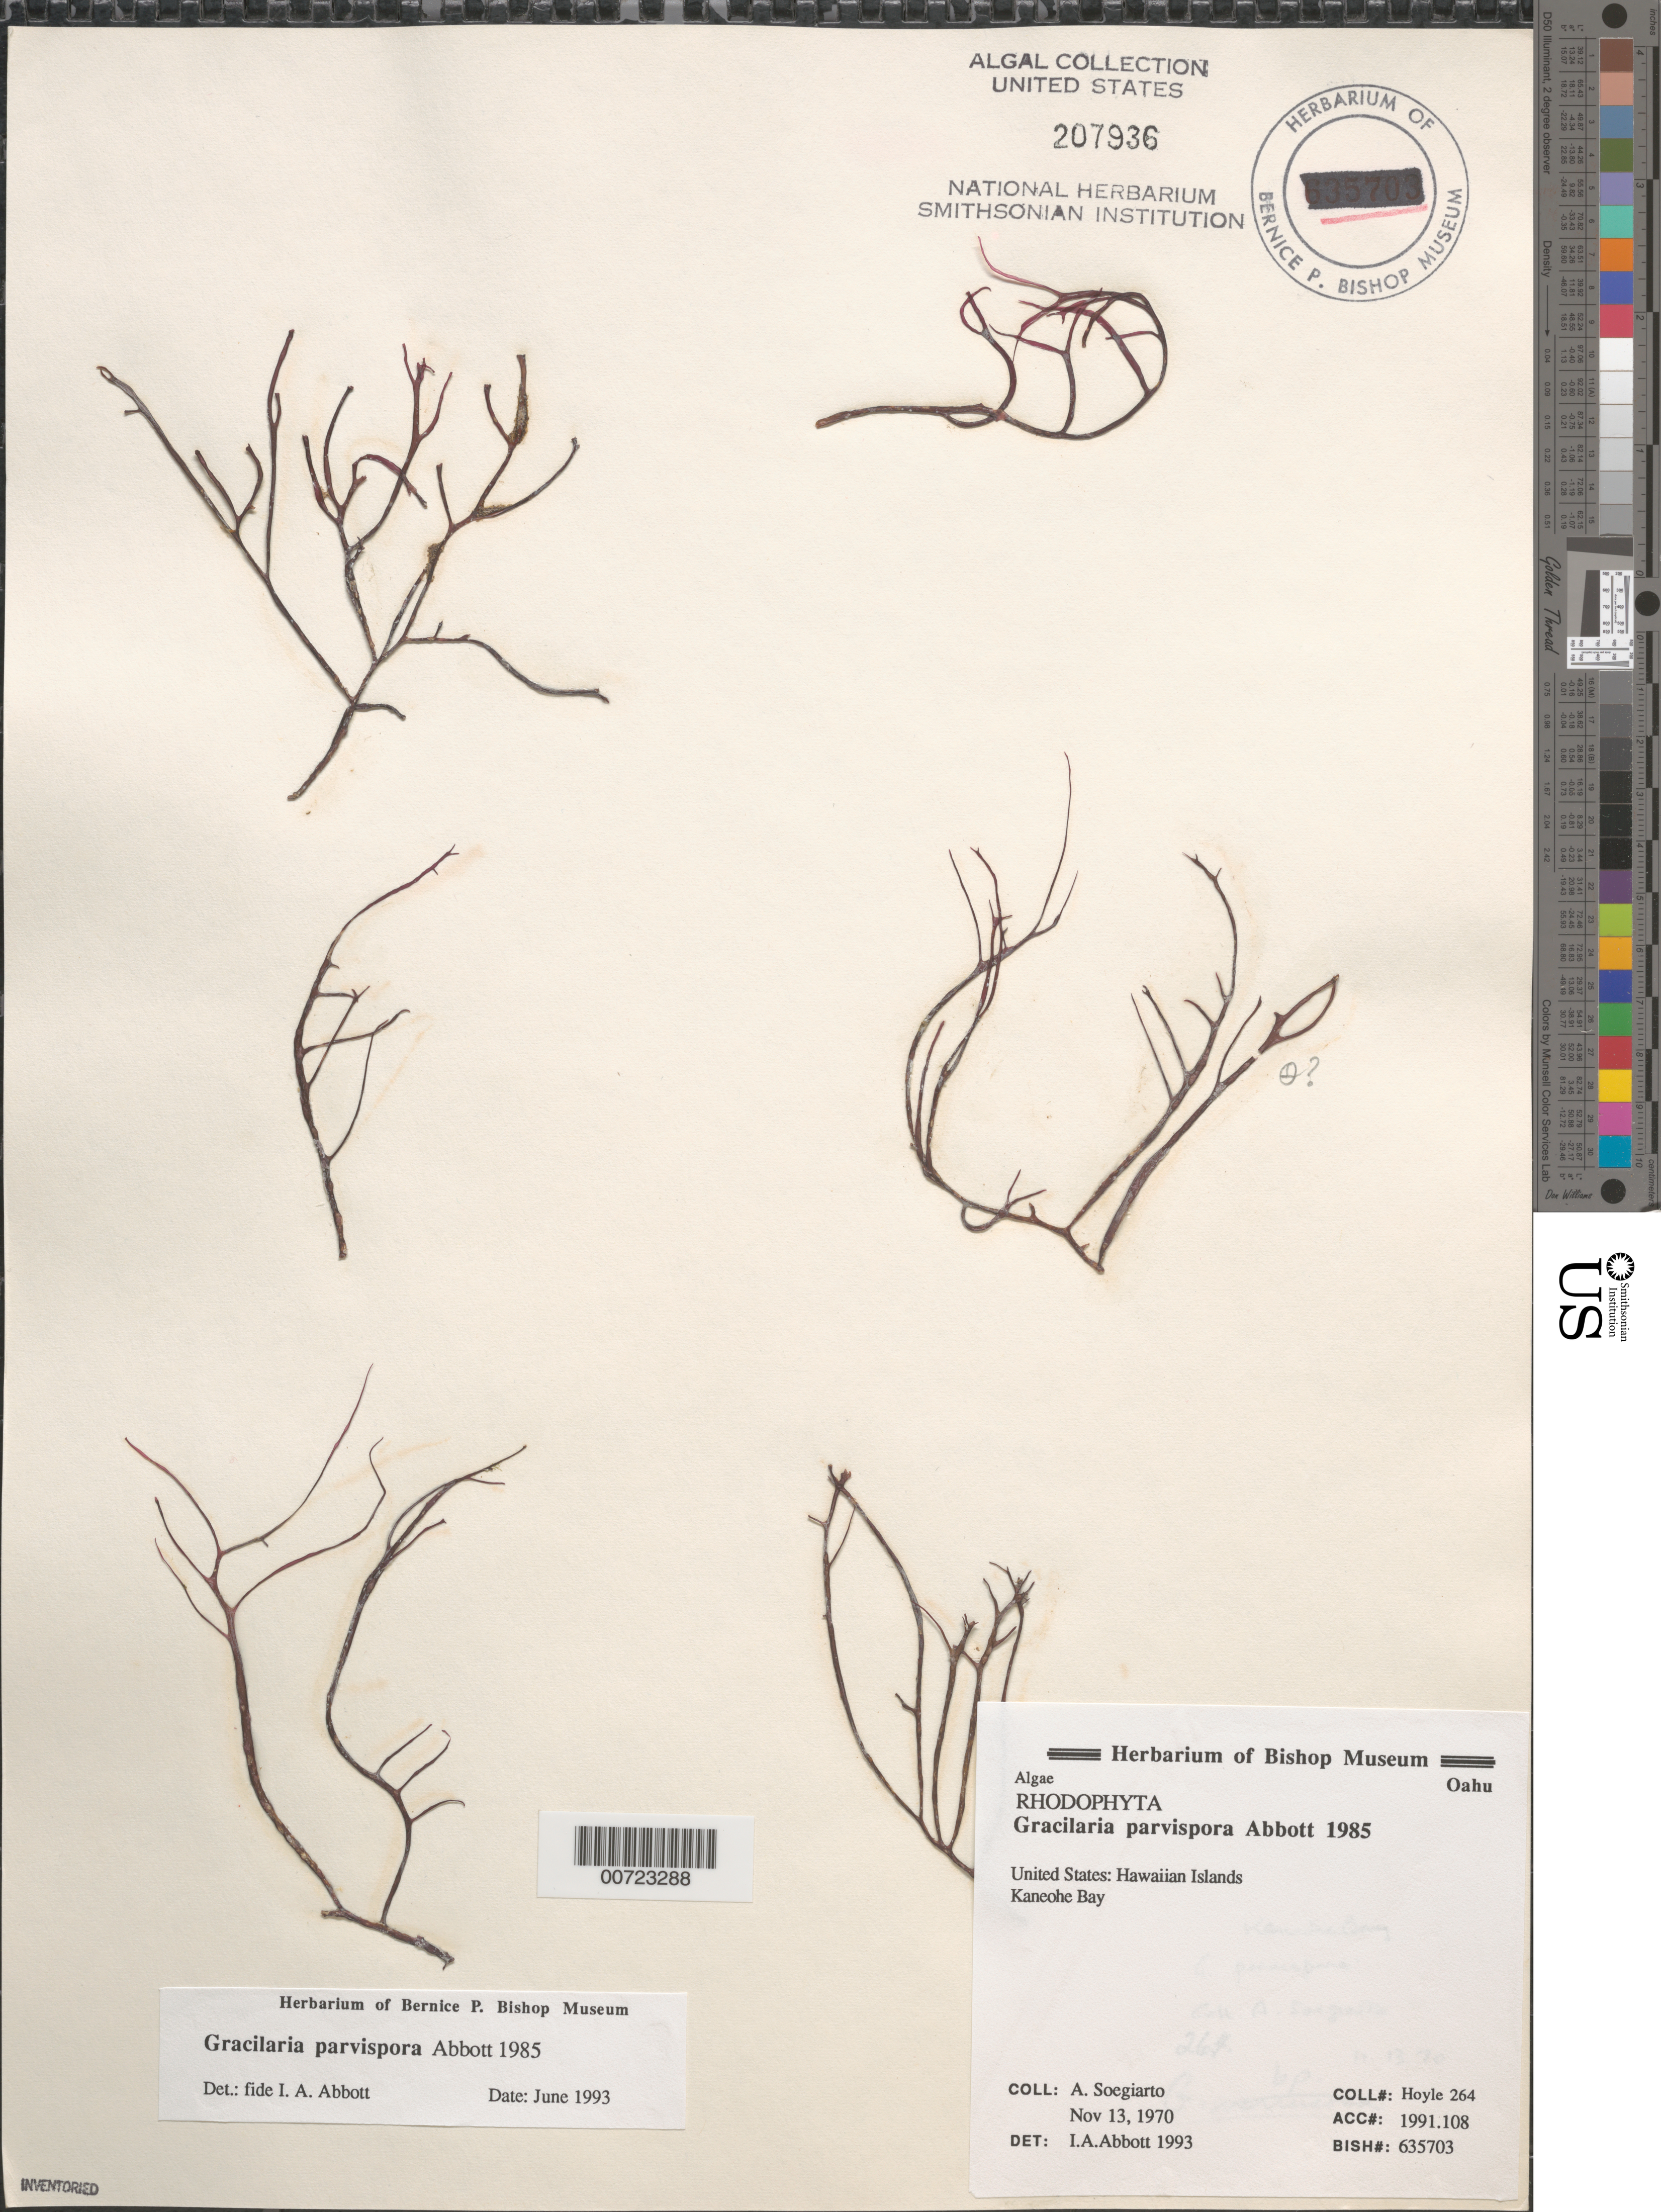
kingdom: Plantae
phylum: Rhodophyta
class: Florideophyceae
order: Gracilariales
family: Gracilariaceae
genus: Gracilaria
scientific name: Gracilaria parvispora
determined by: Abbott, Isabella A.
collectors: A. Soegiarto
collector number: Hoyle 264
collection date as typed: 13 Nov 1970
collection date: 1970-11-13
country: United States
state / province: Hawaii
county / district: Honolulu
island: Oahu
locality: Kaneohe Bay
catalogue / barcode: US 207936